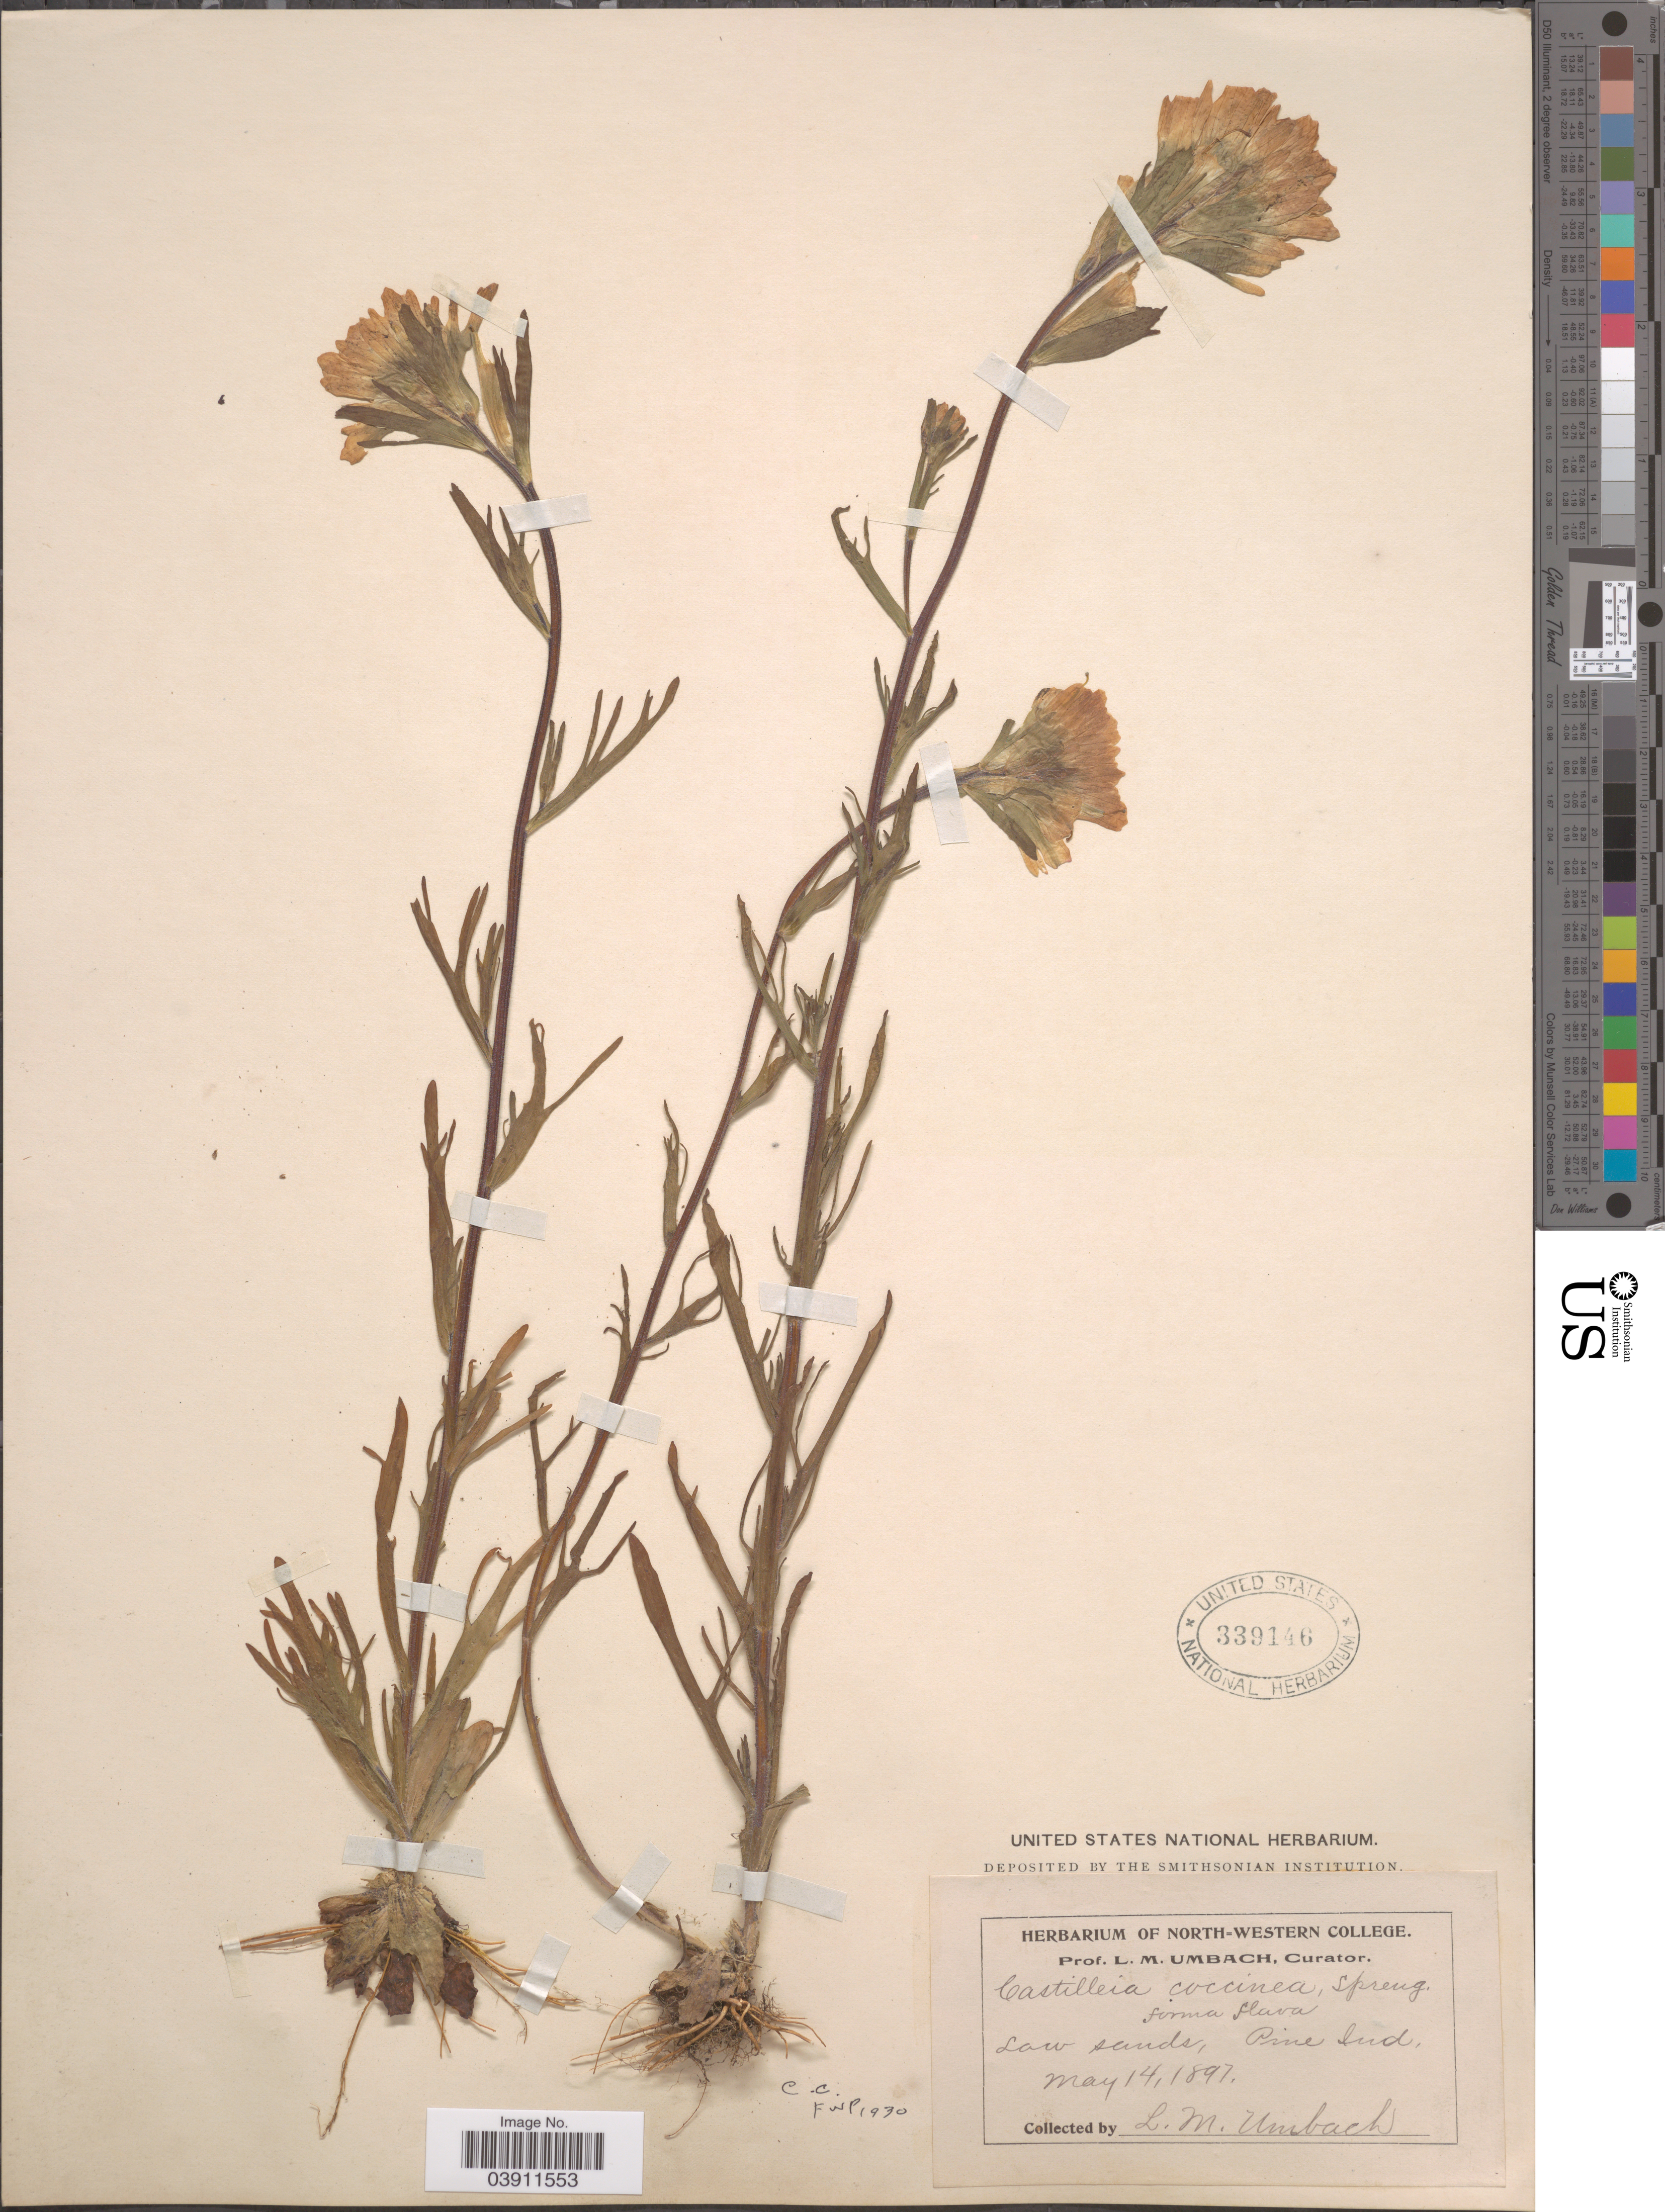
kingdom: Plantae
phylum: Tracheophyta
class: Magnoliopsida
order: Lamiales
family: Orobanchaceae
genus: Castilleja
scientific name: Castilleja coccinea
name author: (L.) Spreng.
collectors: L. M. Umbach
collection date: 1897-05-14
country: United States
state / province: Indiana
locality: Pine Ind.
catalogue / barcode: US 339146